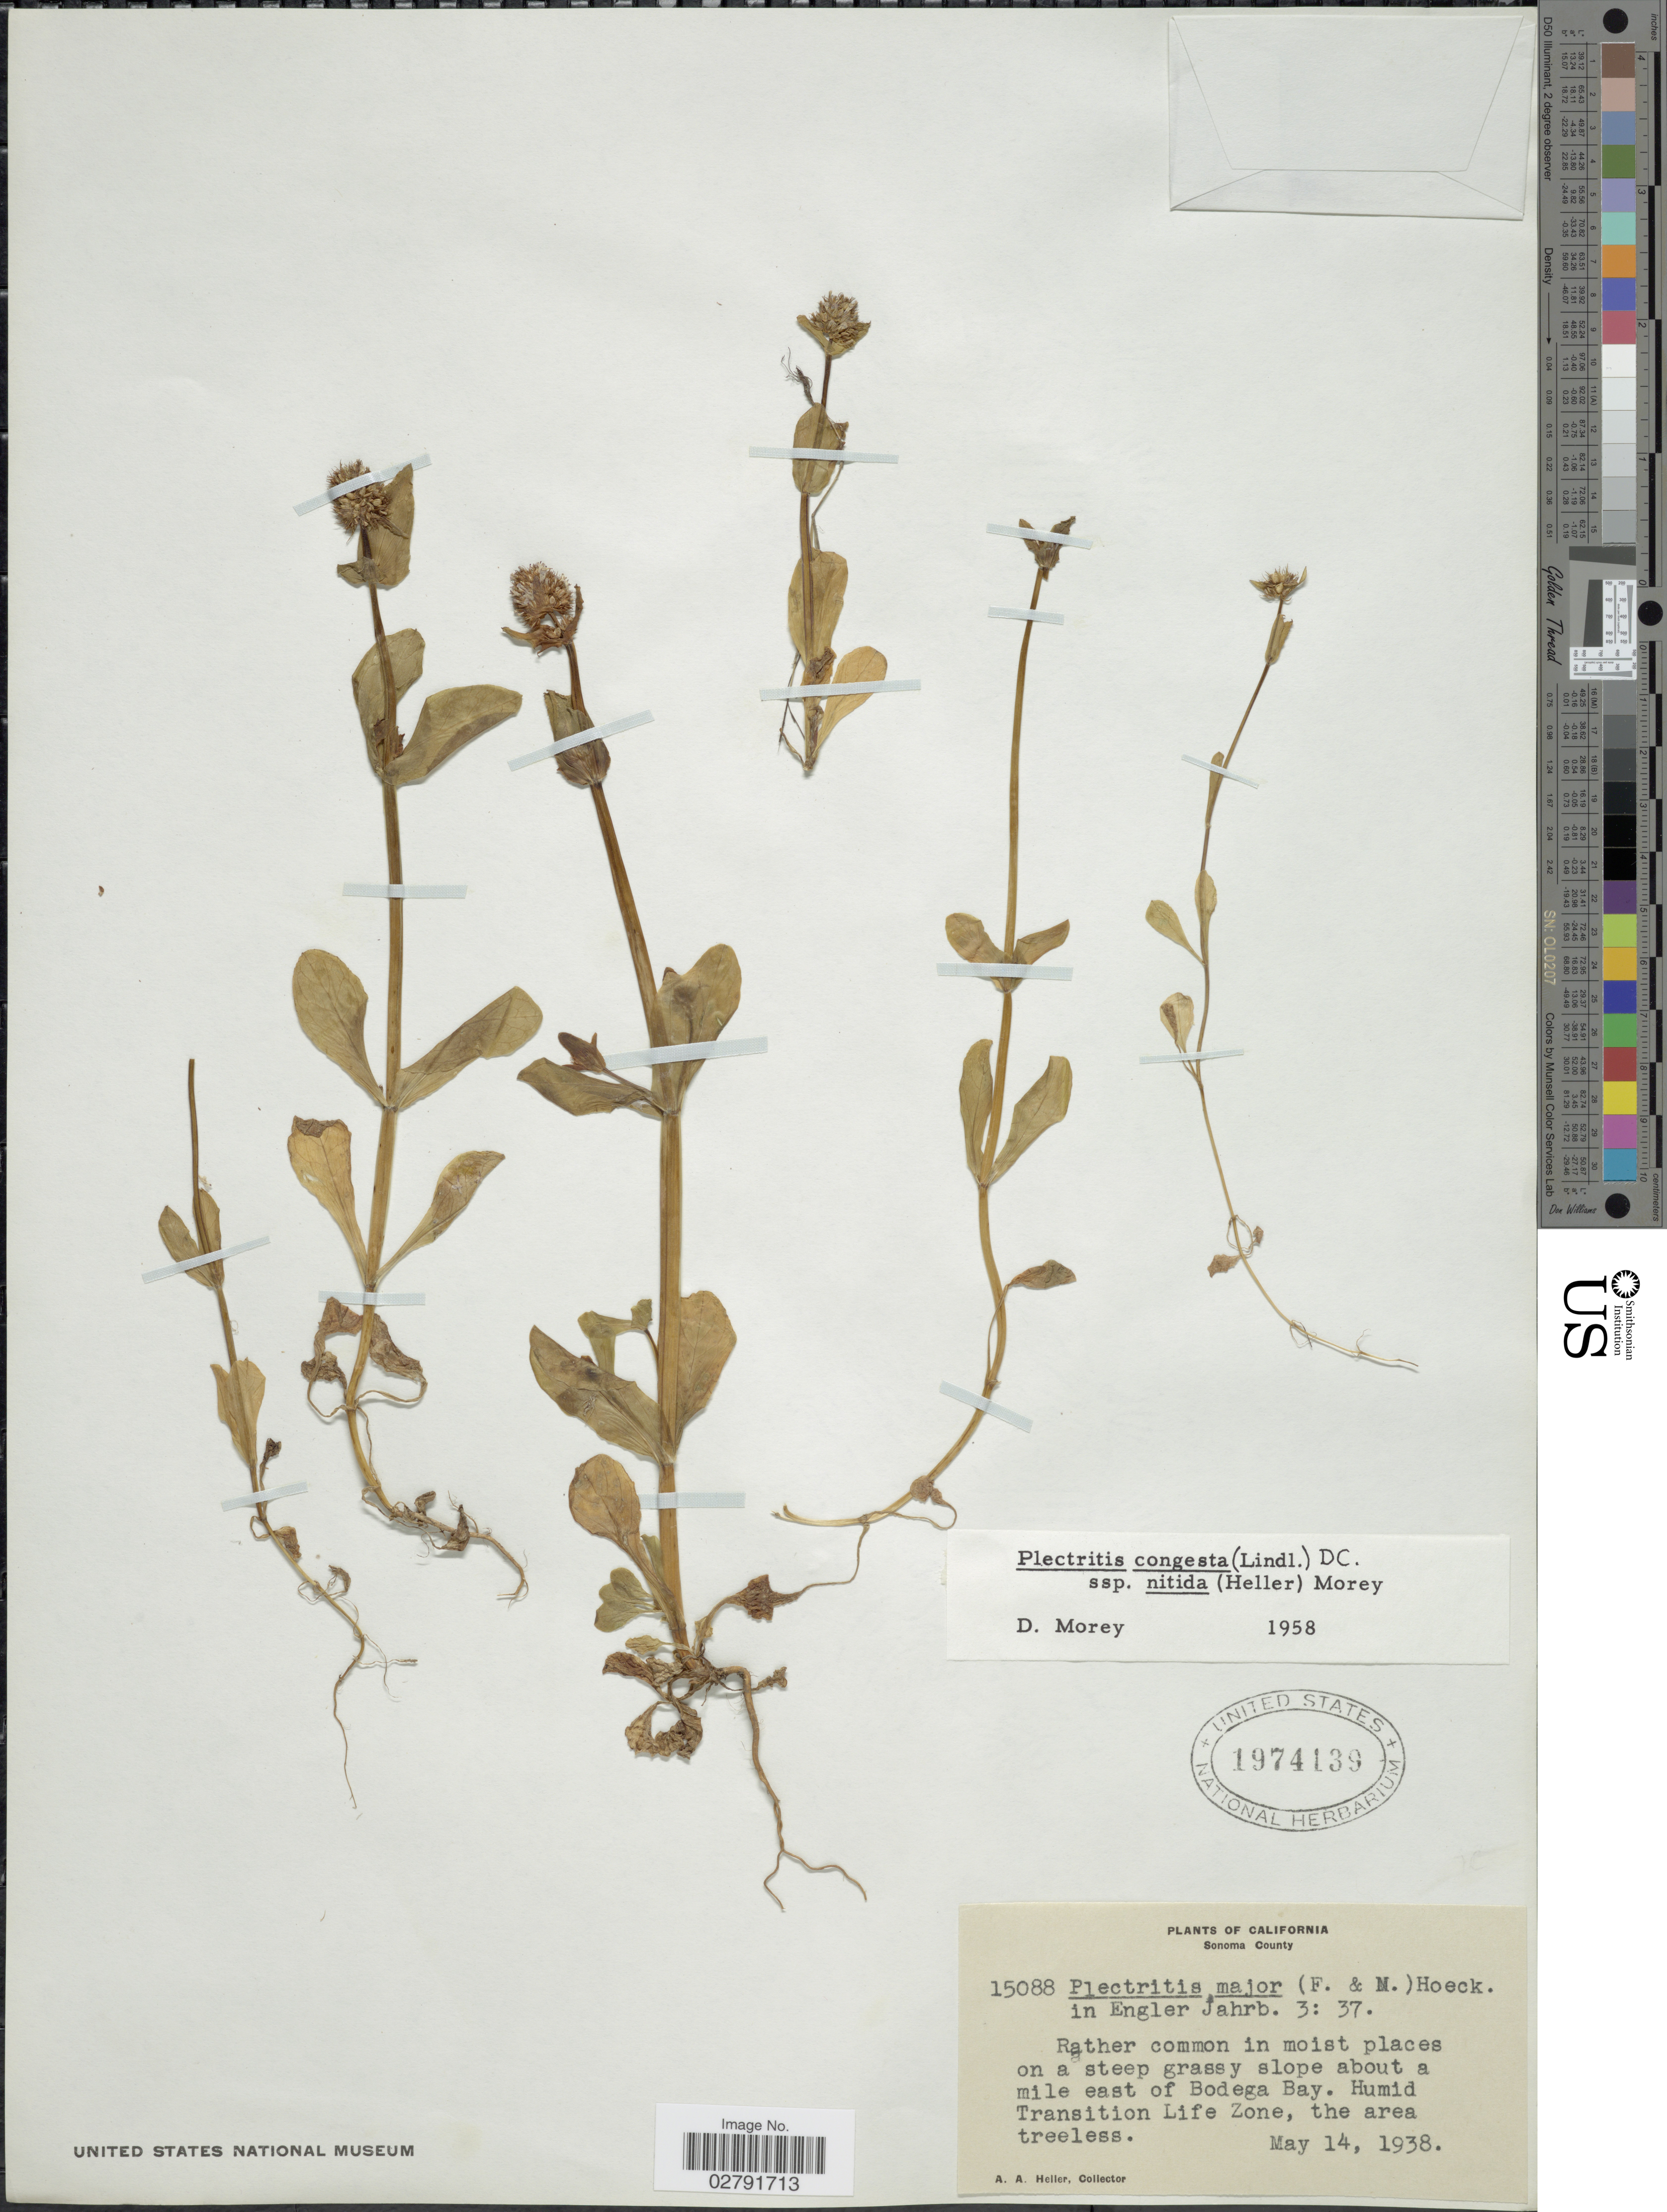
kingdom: Plantae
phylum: Tracheophyta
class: Magnoliopsida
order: Dipsacales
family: Caprifoliaceae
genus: Plectritis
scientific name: Plectritis congesta subsp. nitida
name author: (A. Heller) Morey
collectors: A. A. Heller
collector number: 15088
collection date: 1938-05-14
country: United States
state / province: California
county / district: Sonoma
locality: Sonoma County. Rather common in moist places on a steep grassy slope about a mile east of Bodega Bay.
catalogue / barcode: US 1974139